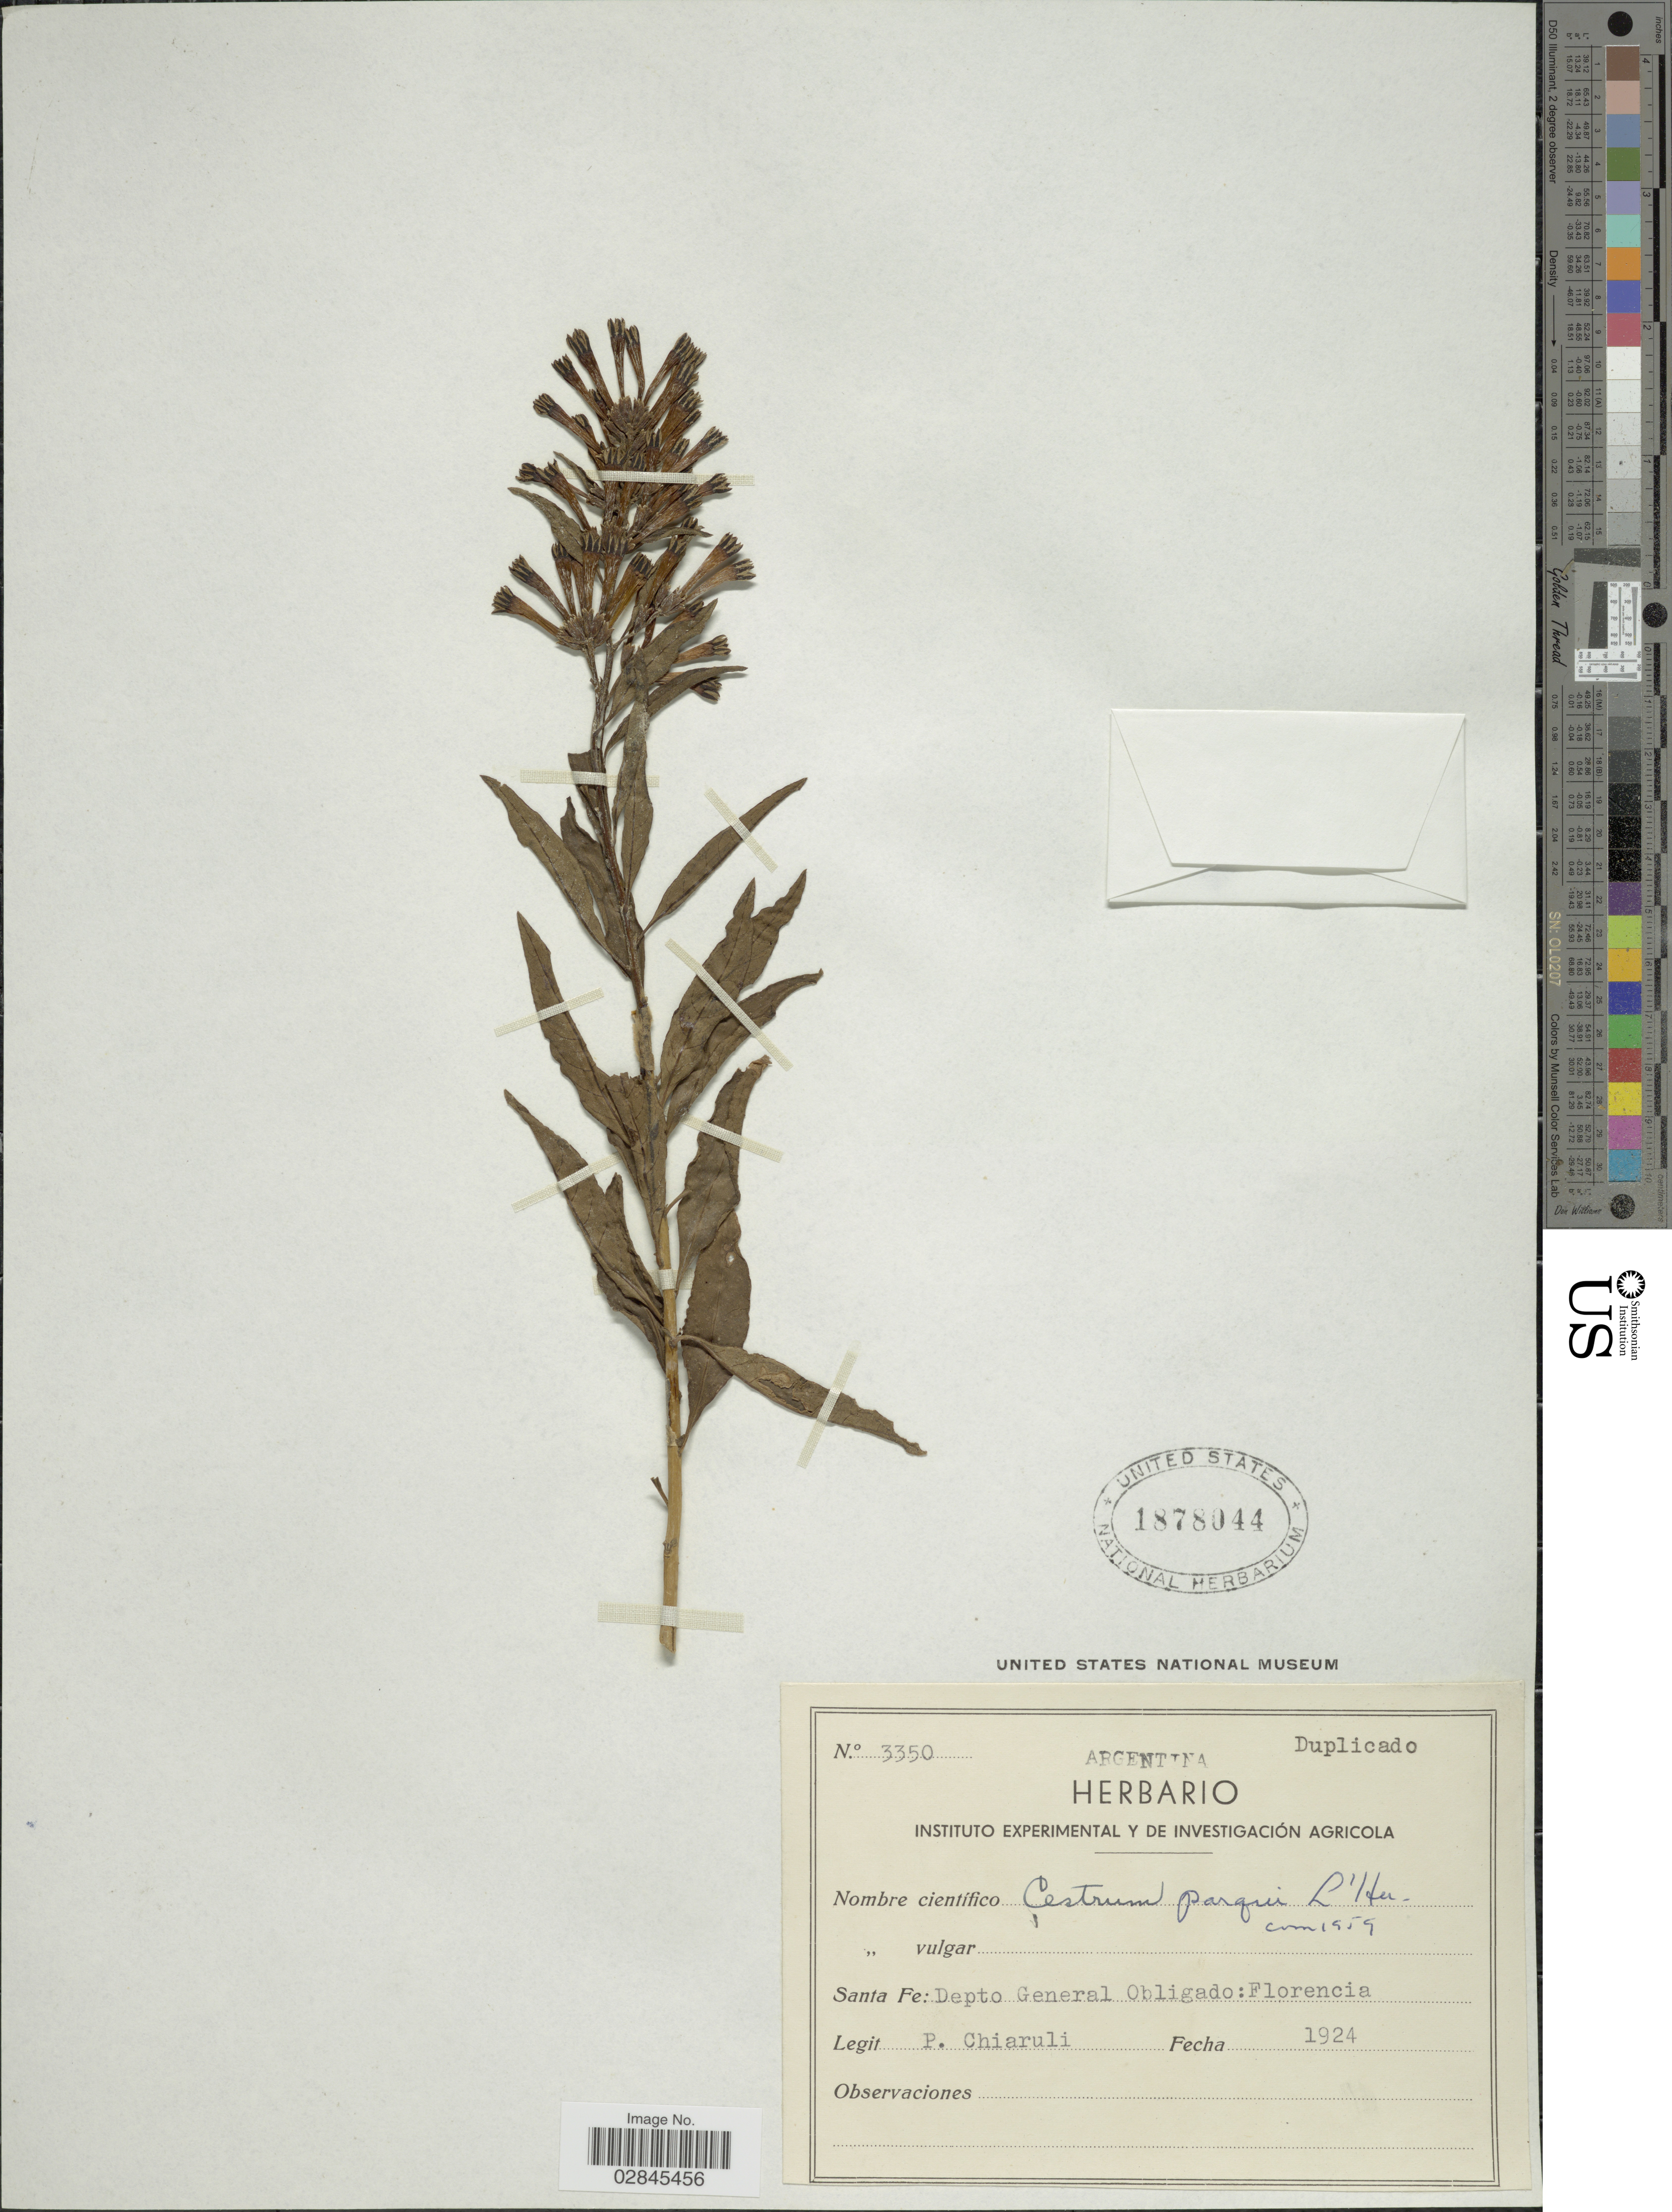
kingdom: Plantae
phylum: Tracheophyta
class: Magnoliopsida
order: Solanales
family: Solanaceae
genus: Cestrum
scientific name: Cestrum parqui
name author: L'Hér.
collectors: P. Chiaruli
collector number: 3350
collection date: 1924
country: Argentina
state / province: Santa Fe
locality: Depto General Obligado: Florencia.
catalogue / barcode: US 1878044